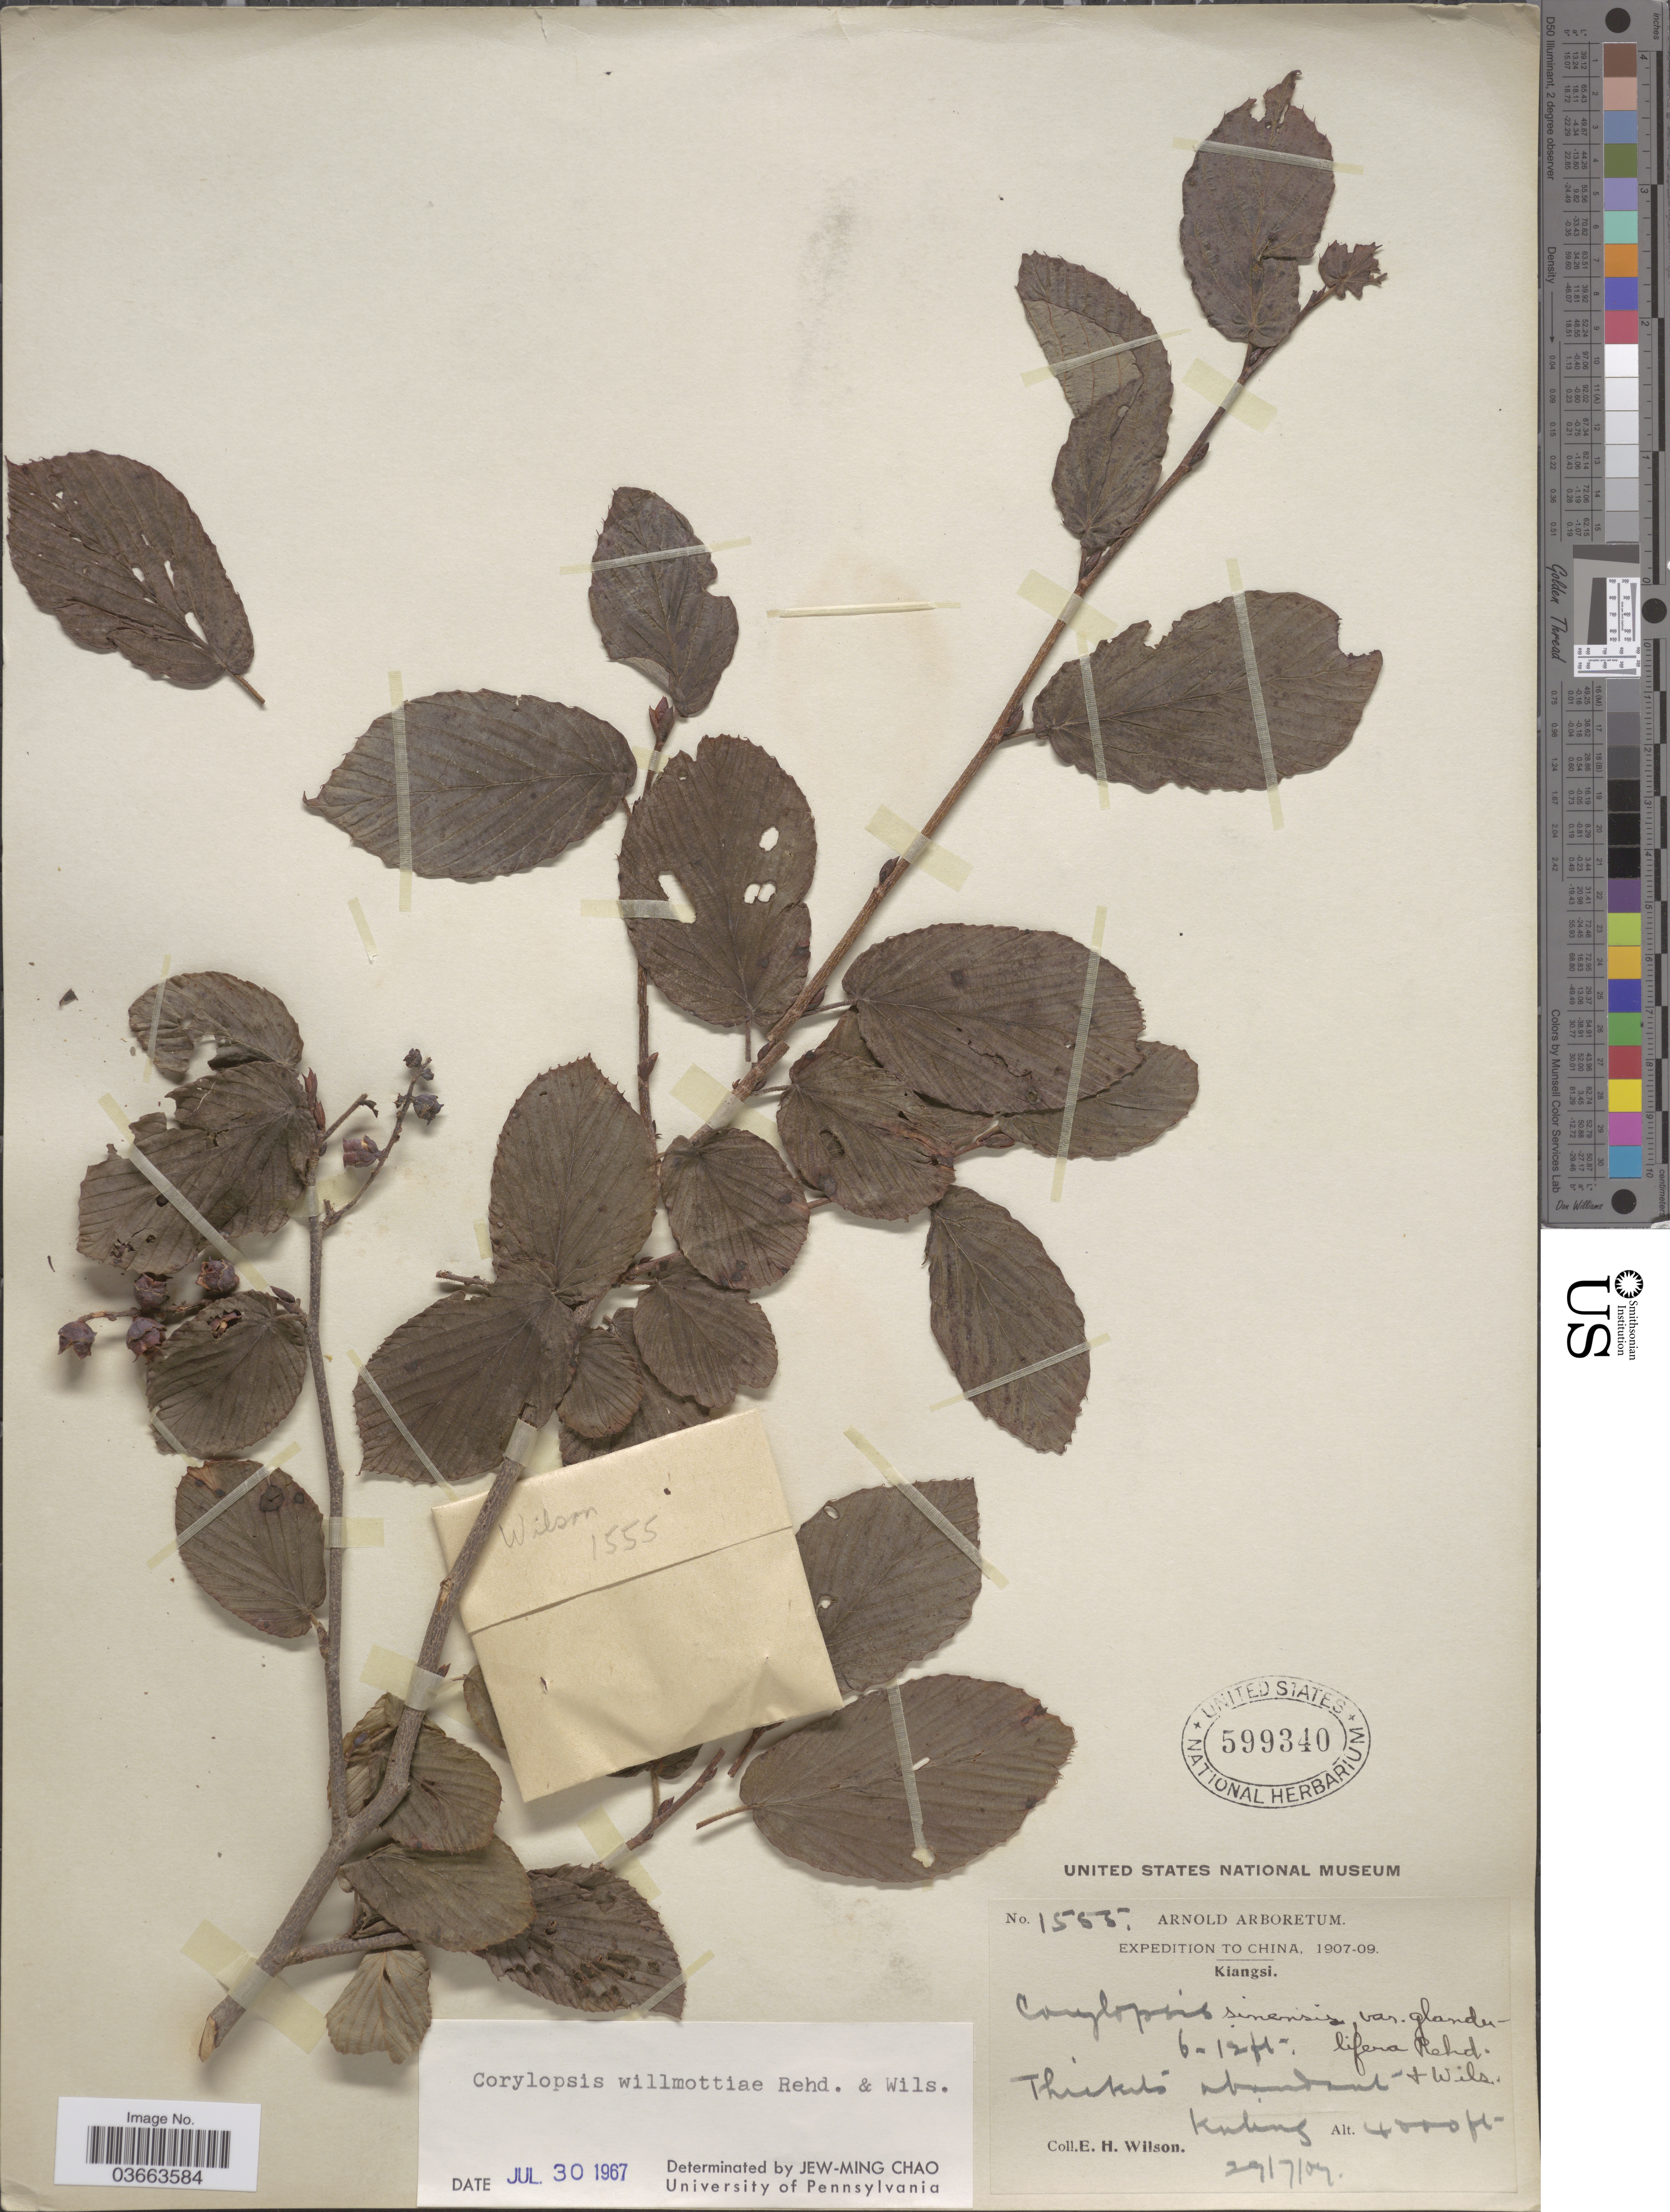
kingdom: Plantae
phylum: Tracheophyta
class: Magnoliopsida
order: Saxifragales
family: Hamamelidaceae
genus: Corylopsis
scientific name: Corylopsis willmottiae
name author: Rehder & E.H. Wilson in Sarg.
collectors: E. Wilson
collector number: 1555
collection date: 1909-07-29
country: China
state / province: Jiangxi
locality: Kiangsi. Kuling.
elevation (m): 1219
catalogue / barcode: US 599340